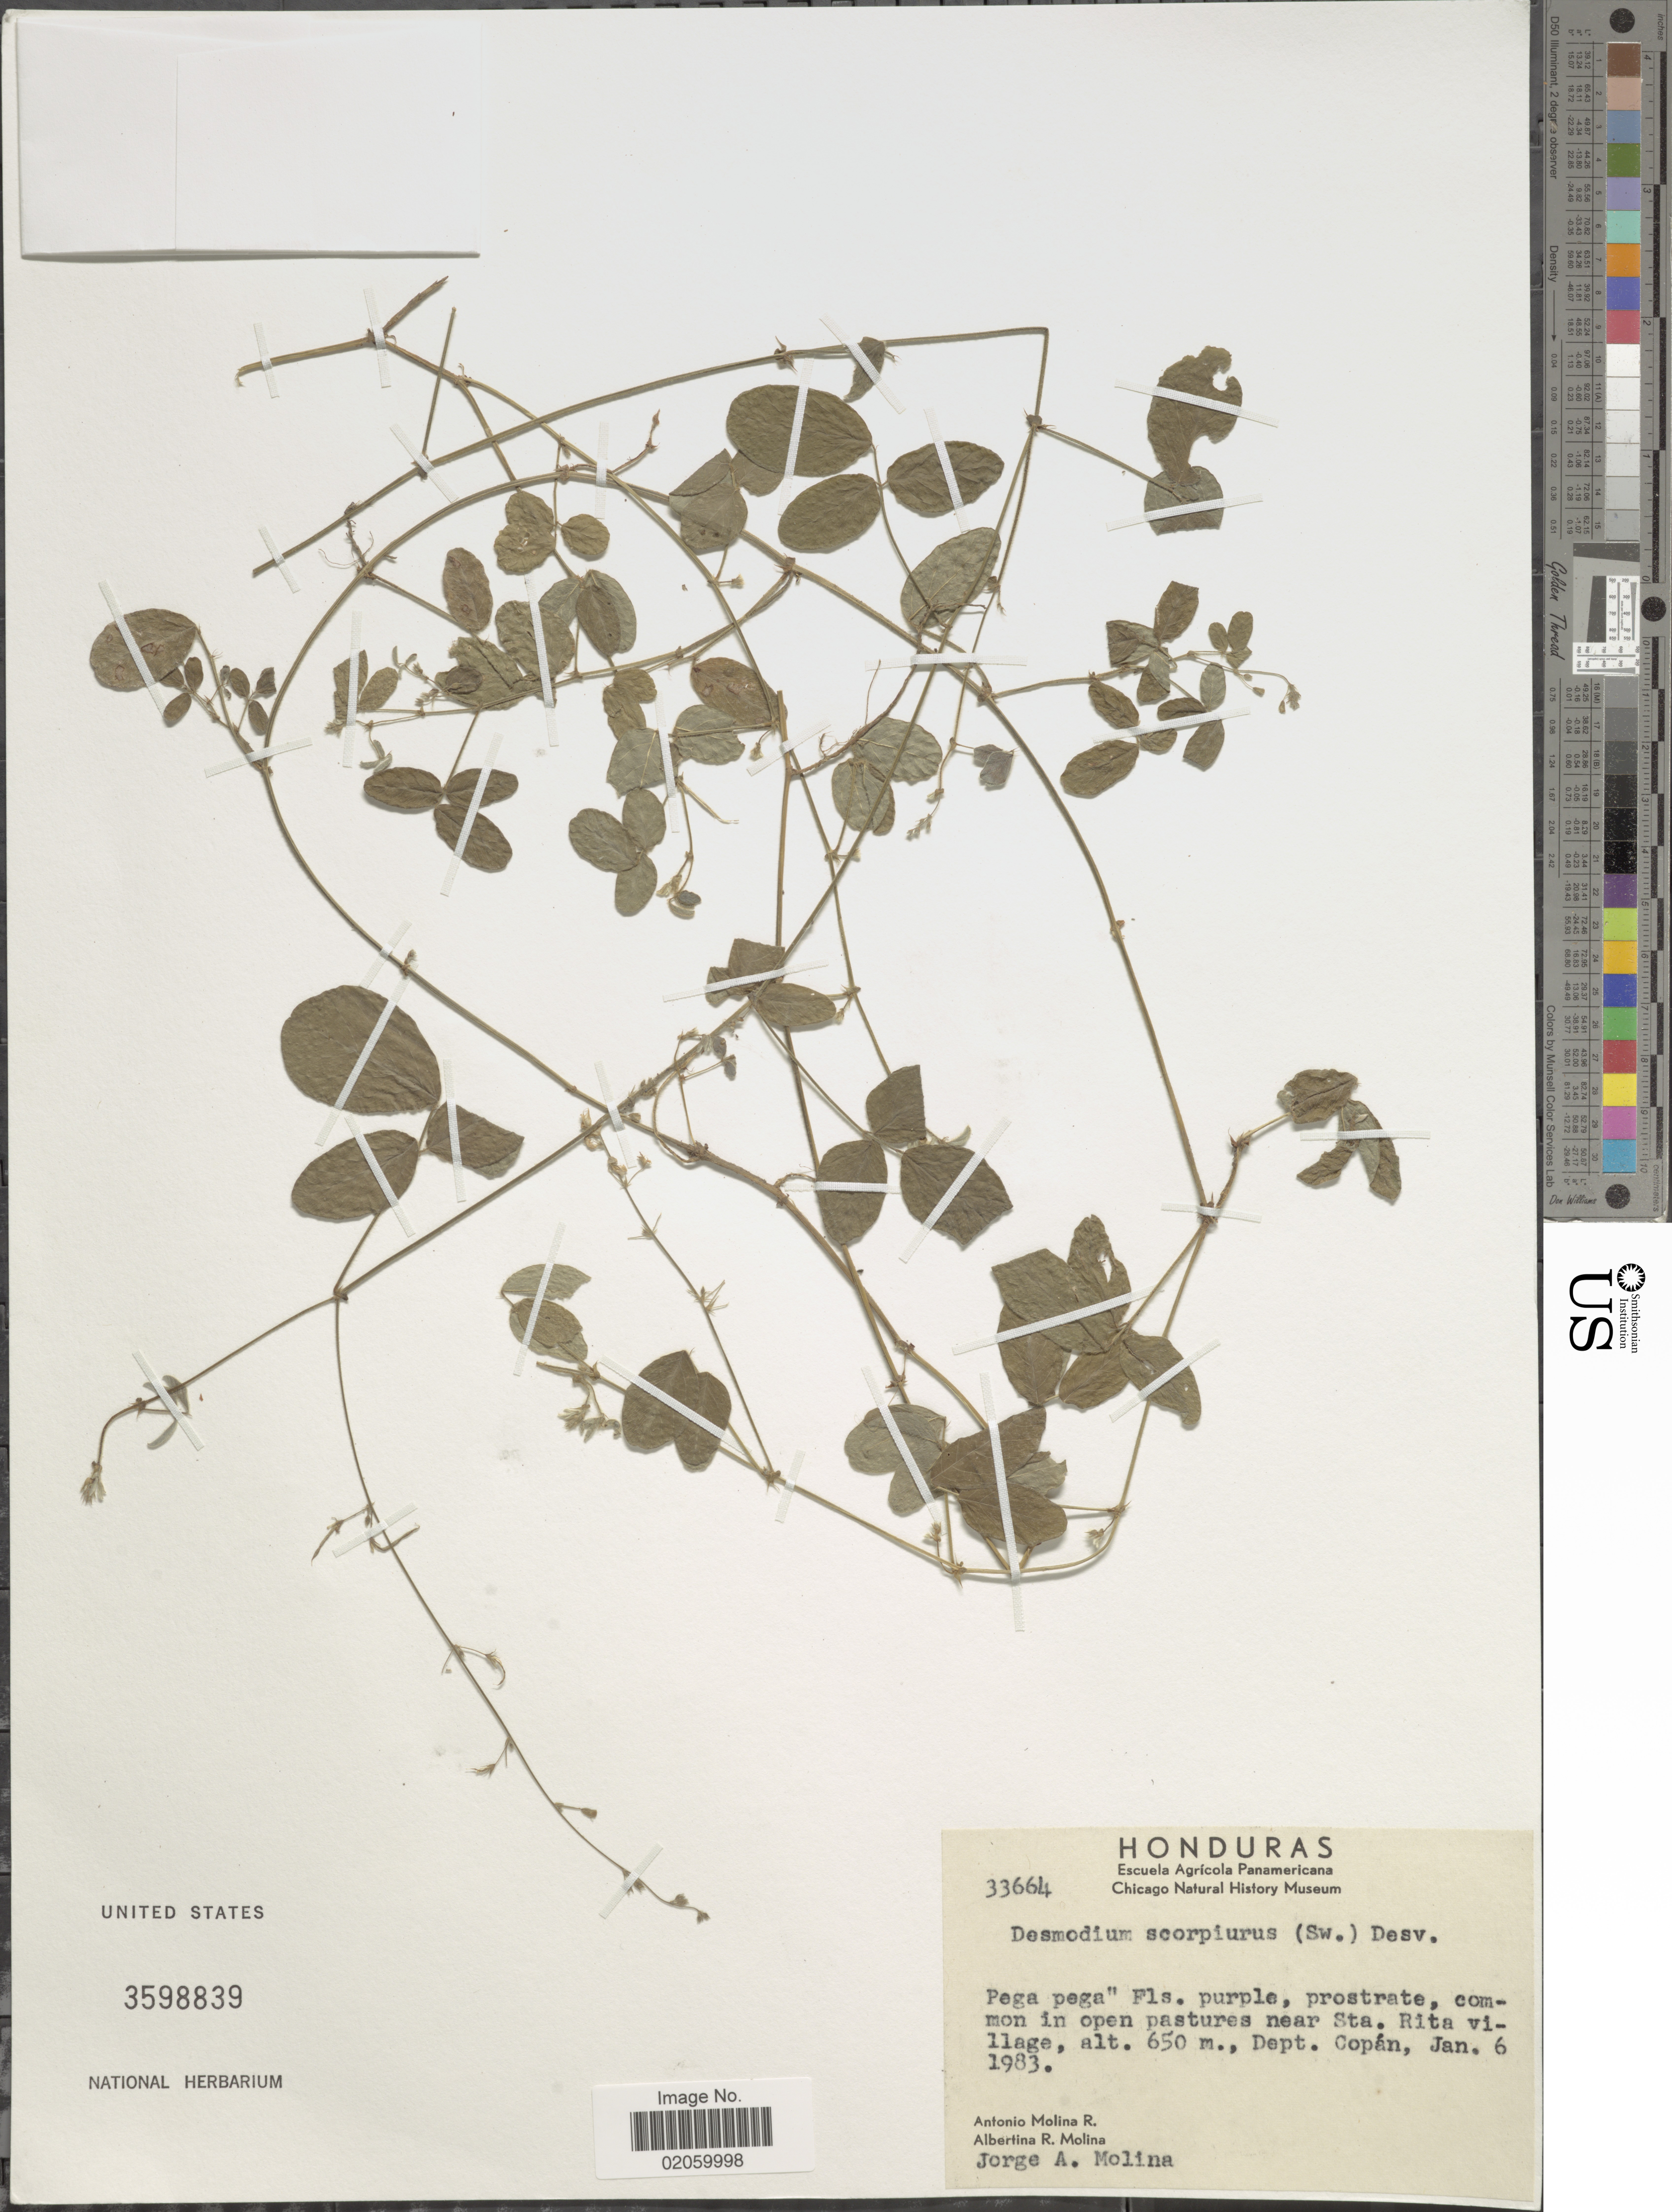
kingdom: Plantae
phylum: Tracheophyta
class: Magnoliopsida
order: Fabales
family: Fabaceae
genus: Desmodium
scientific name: Desmodium scorpiurus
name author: (Sw.) Desv. ex DC.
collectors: A. Molina R., A. R. Molina & J. A. Molina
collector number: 33664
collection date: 1983-01-06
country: Honduras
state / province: Copán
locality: In open pastures near Sta. Rita village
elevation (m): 650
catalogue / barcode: US 3598839